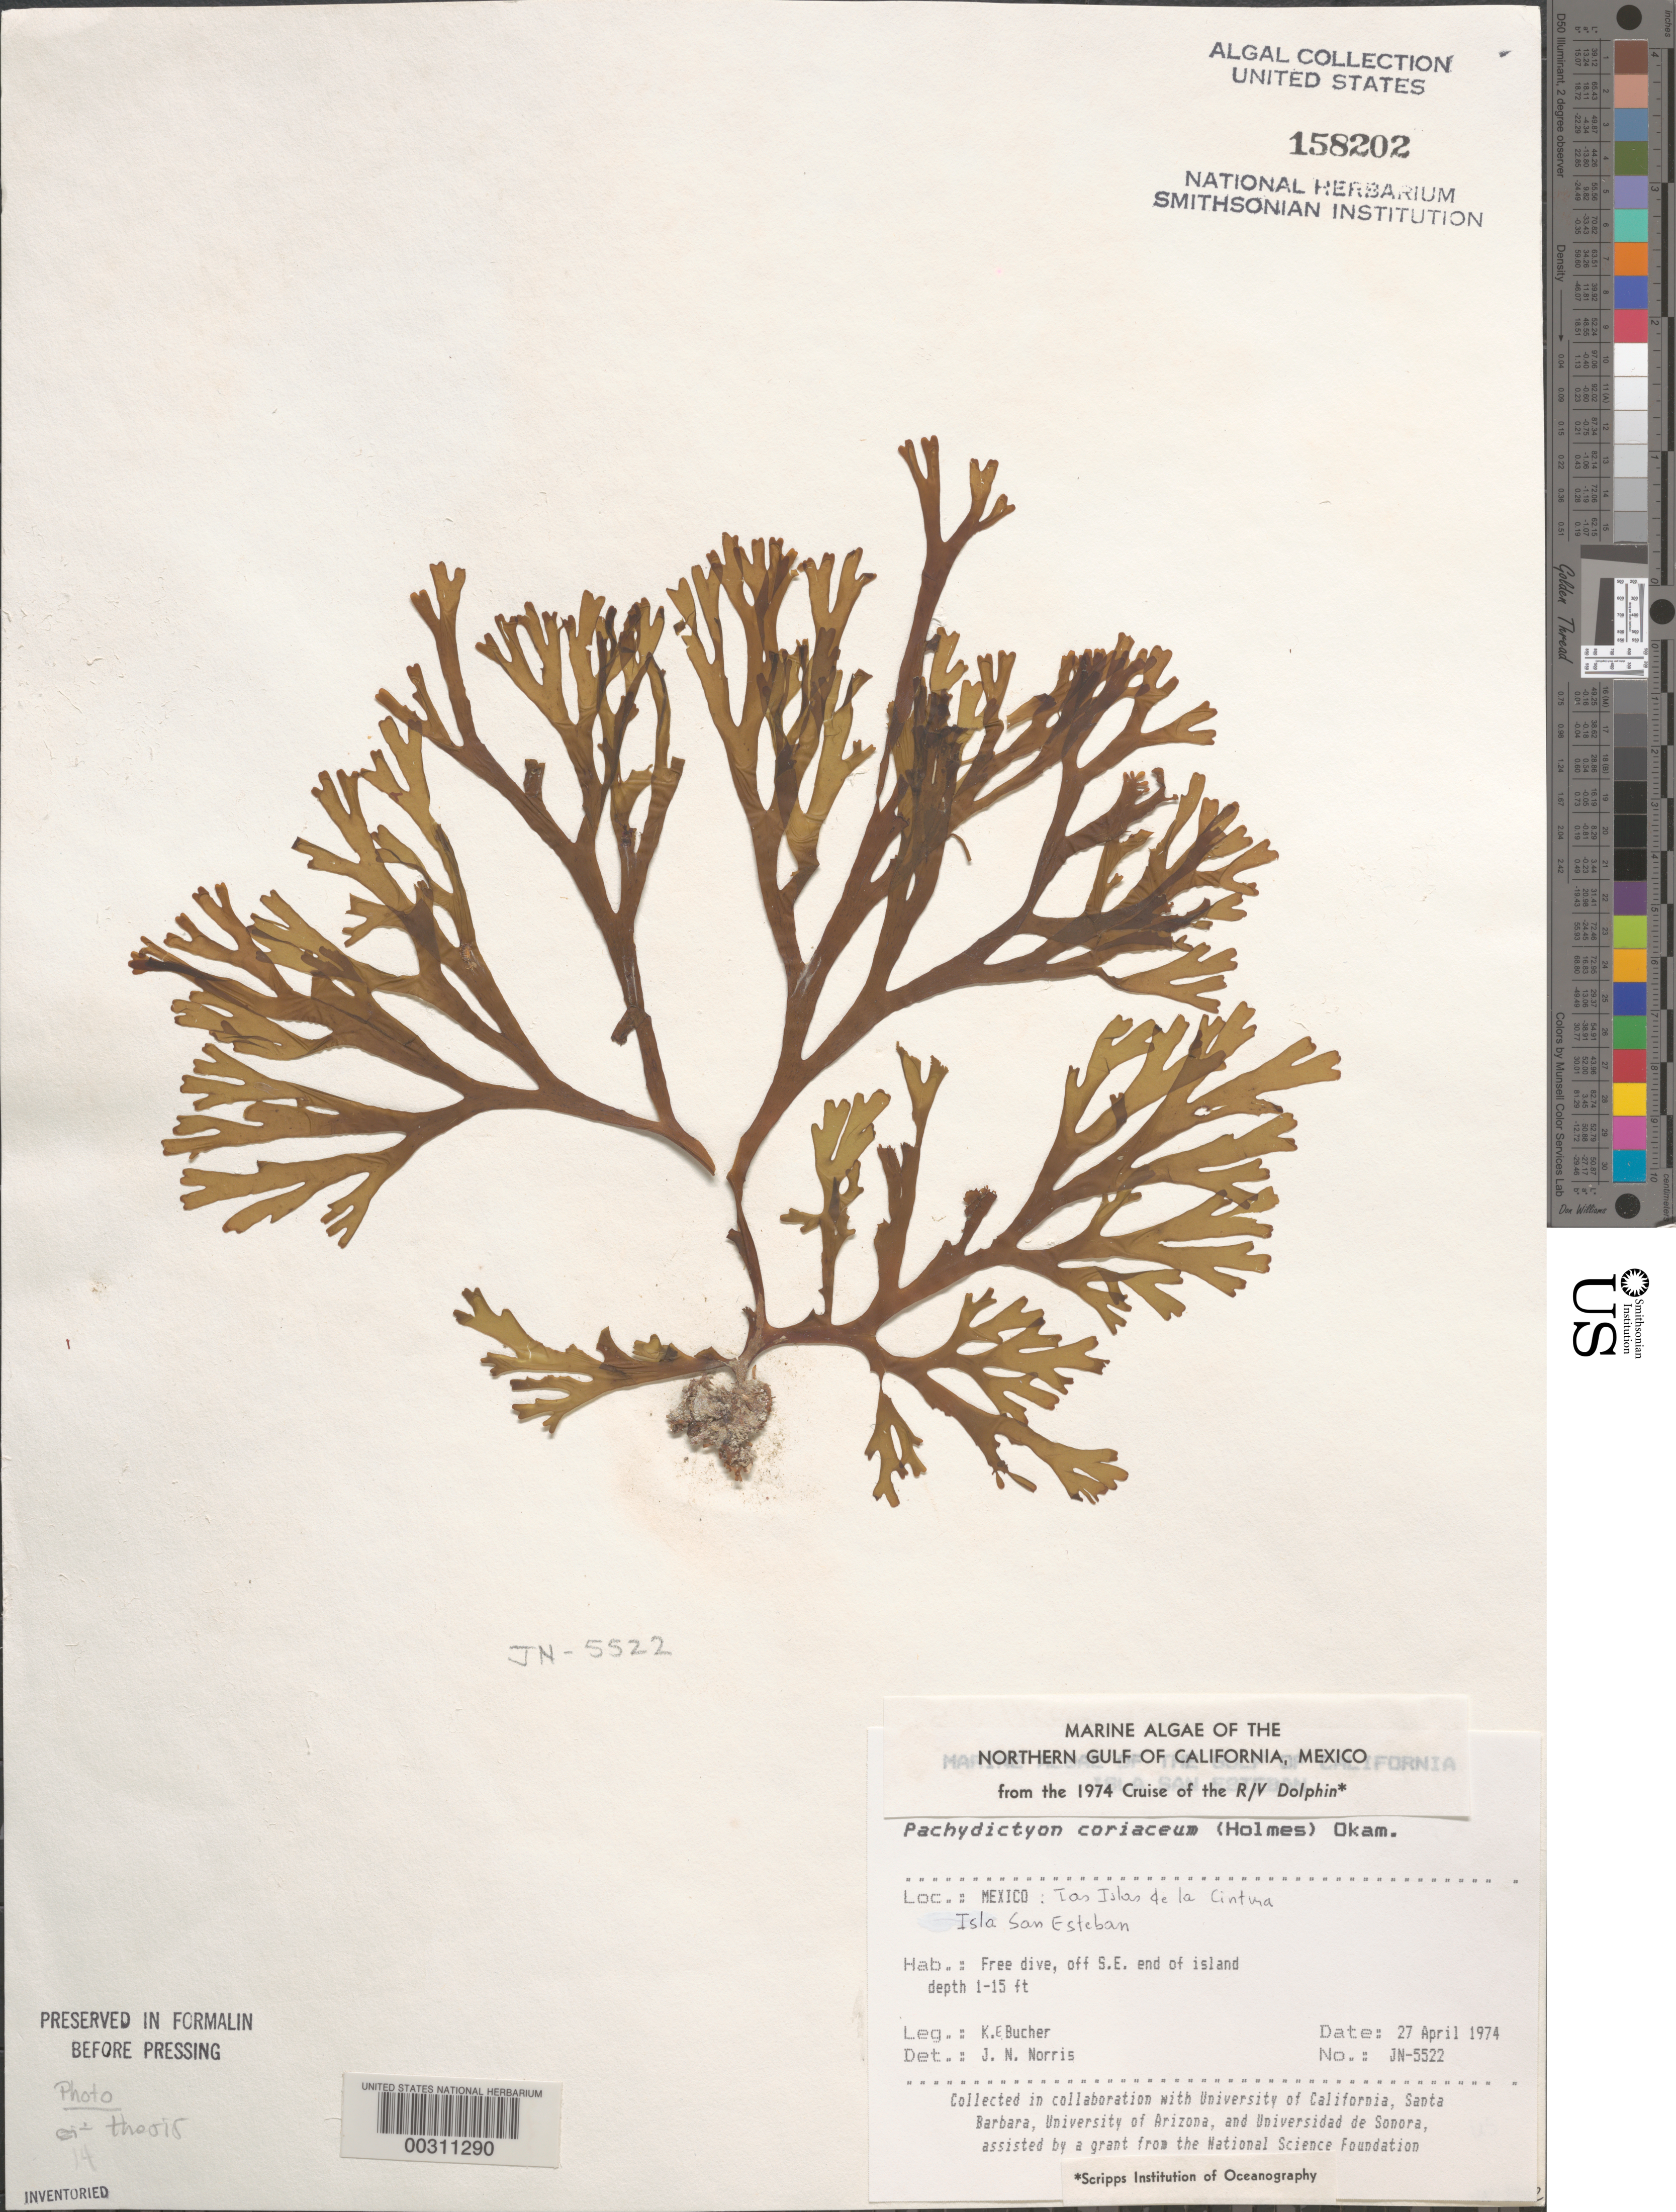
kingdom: Chromista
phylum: Ochrophyta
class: Phaeophyceae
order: Dictyotales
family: Dictyotaceae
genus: Pachydictyon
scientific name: Pachydictyon coriaceum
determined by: Norris, James N.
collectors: K. E. Bucher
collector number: JN-5522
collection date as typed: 27 Apr 1974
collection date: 1974-04-27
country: Mexico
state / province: Baja California Norte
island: Isla San Esteban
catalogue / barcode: US 158202